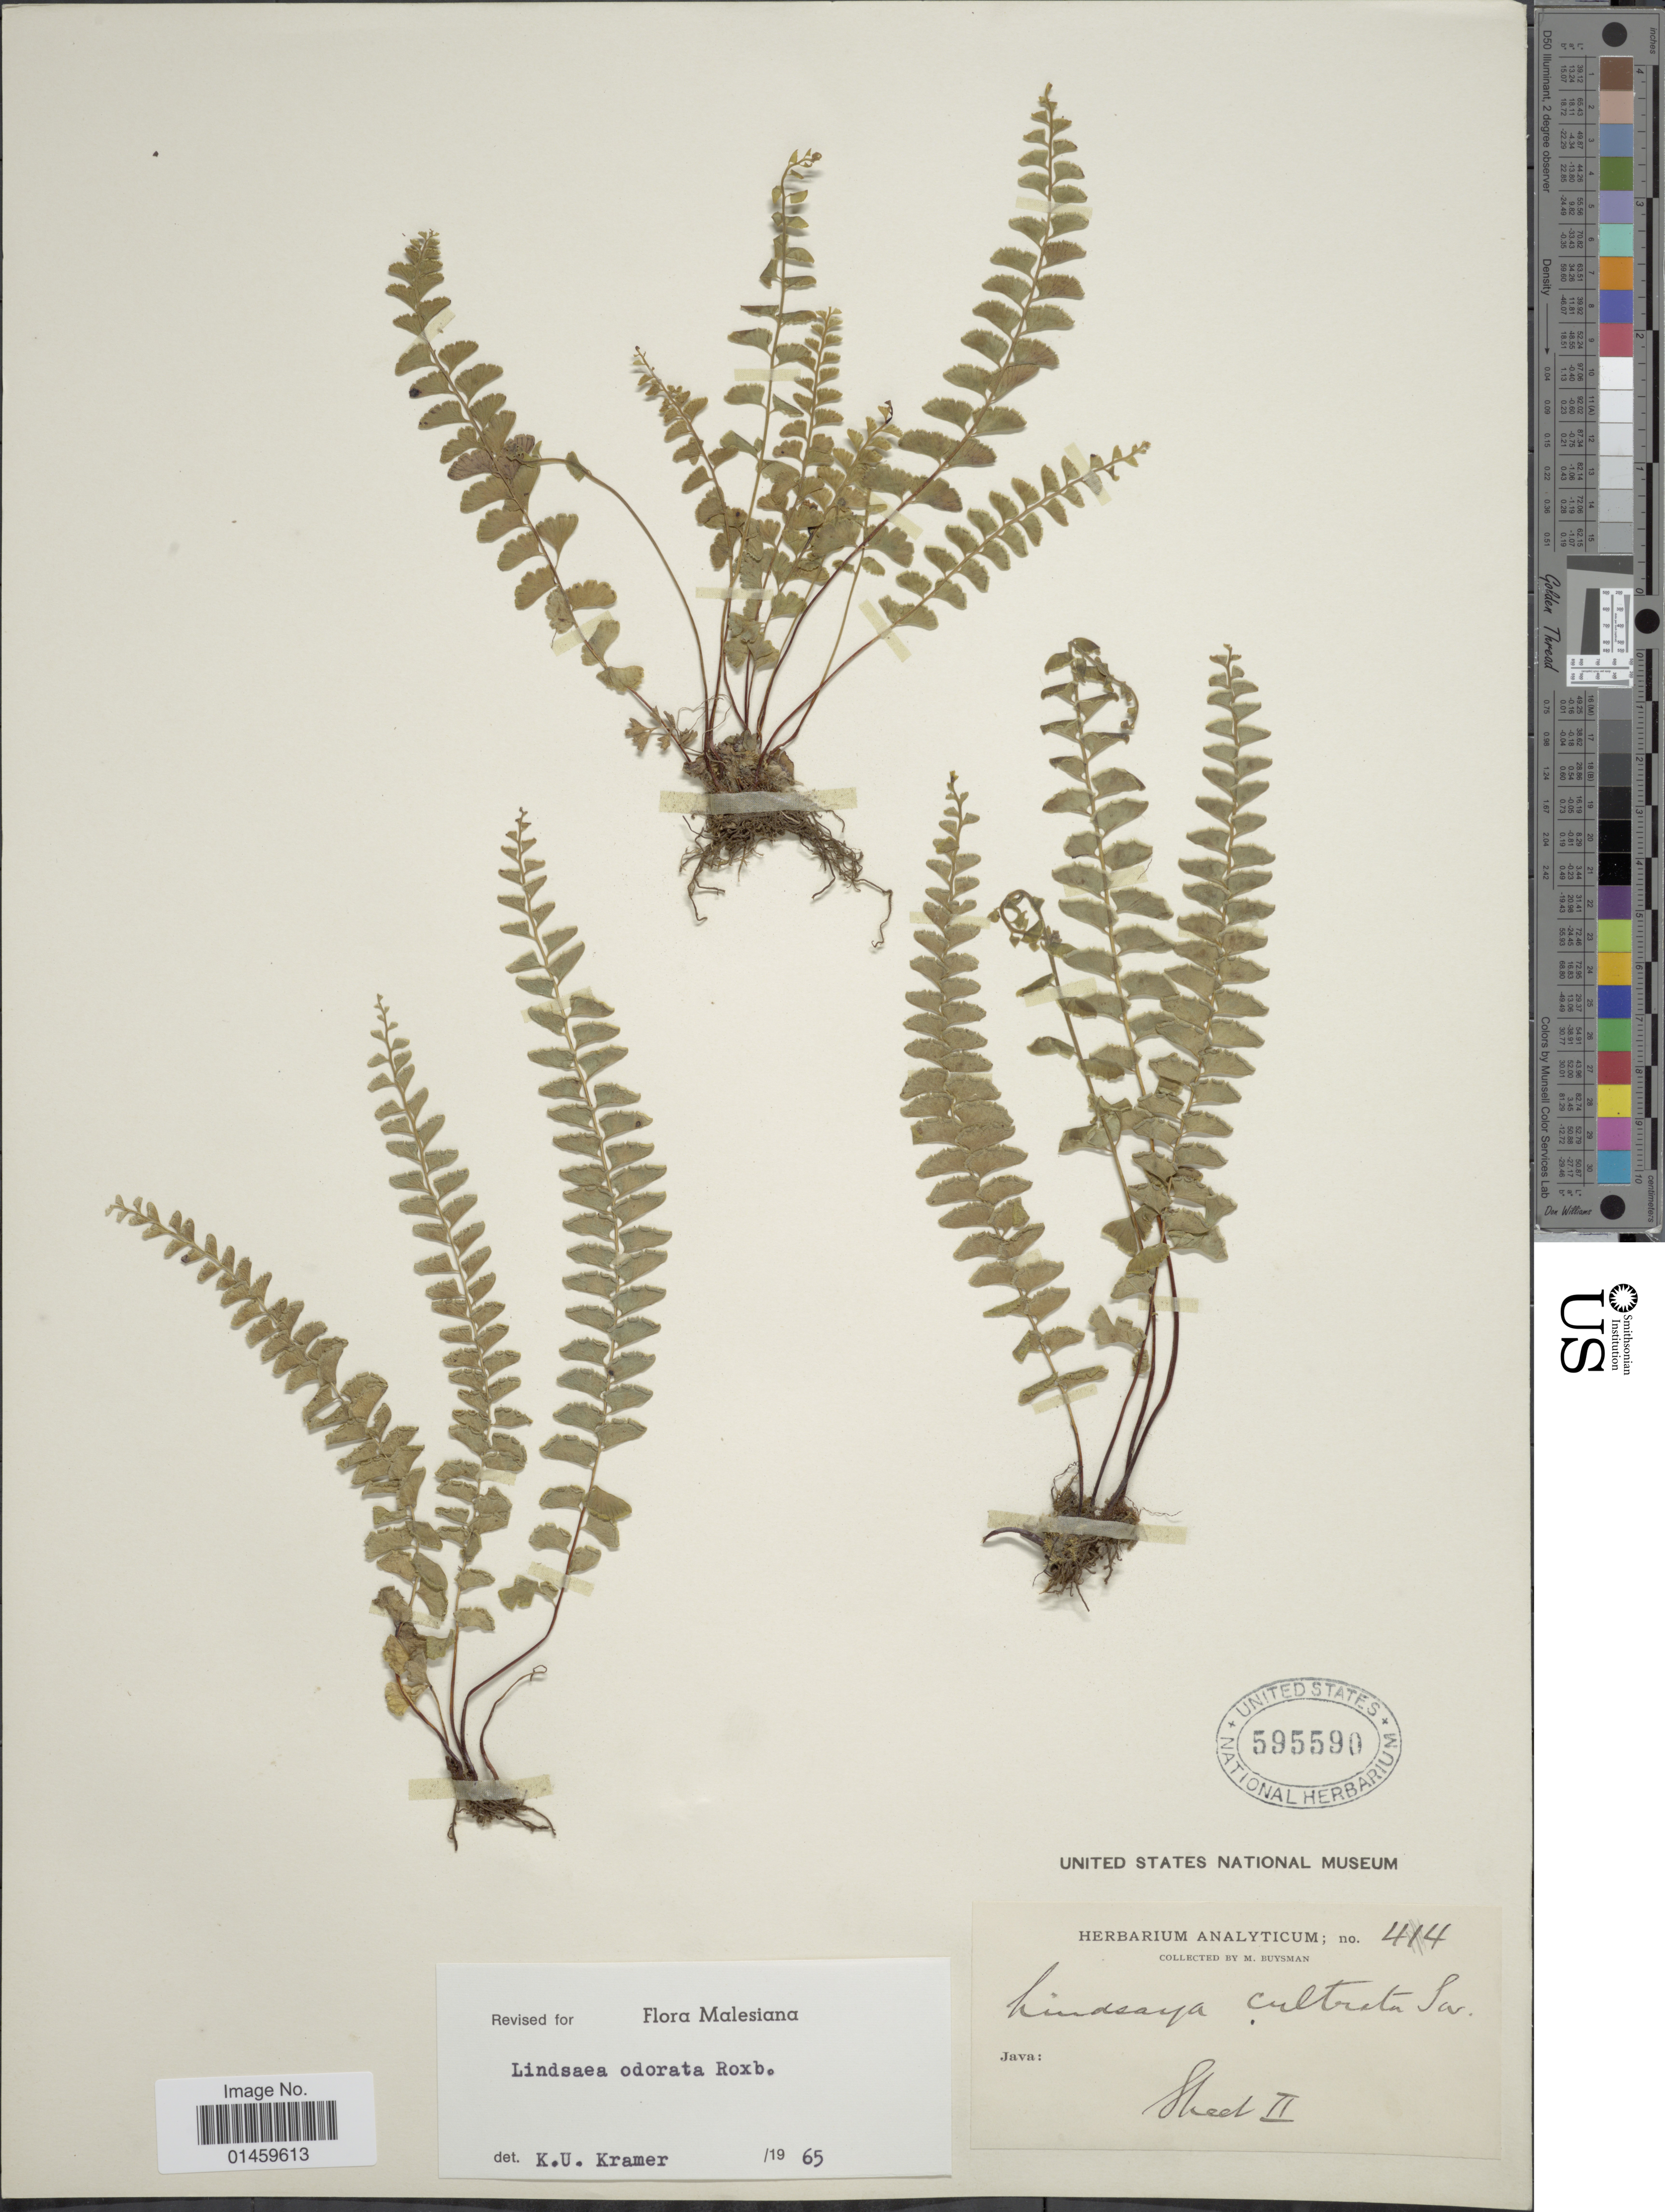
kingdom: Plantae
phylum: Tracheophyta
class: Polypodiopsida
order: Polypodiales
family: Lindsaeaceae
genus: Lindsaea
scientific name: Lindsaea odorata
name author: Roxb.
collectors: M. Buysman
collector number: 414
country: Indonesia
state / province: Java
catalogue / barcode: US 595590